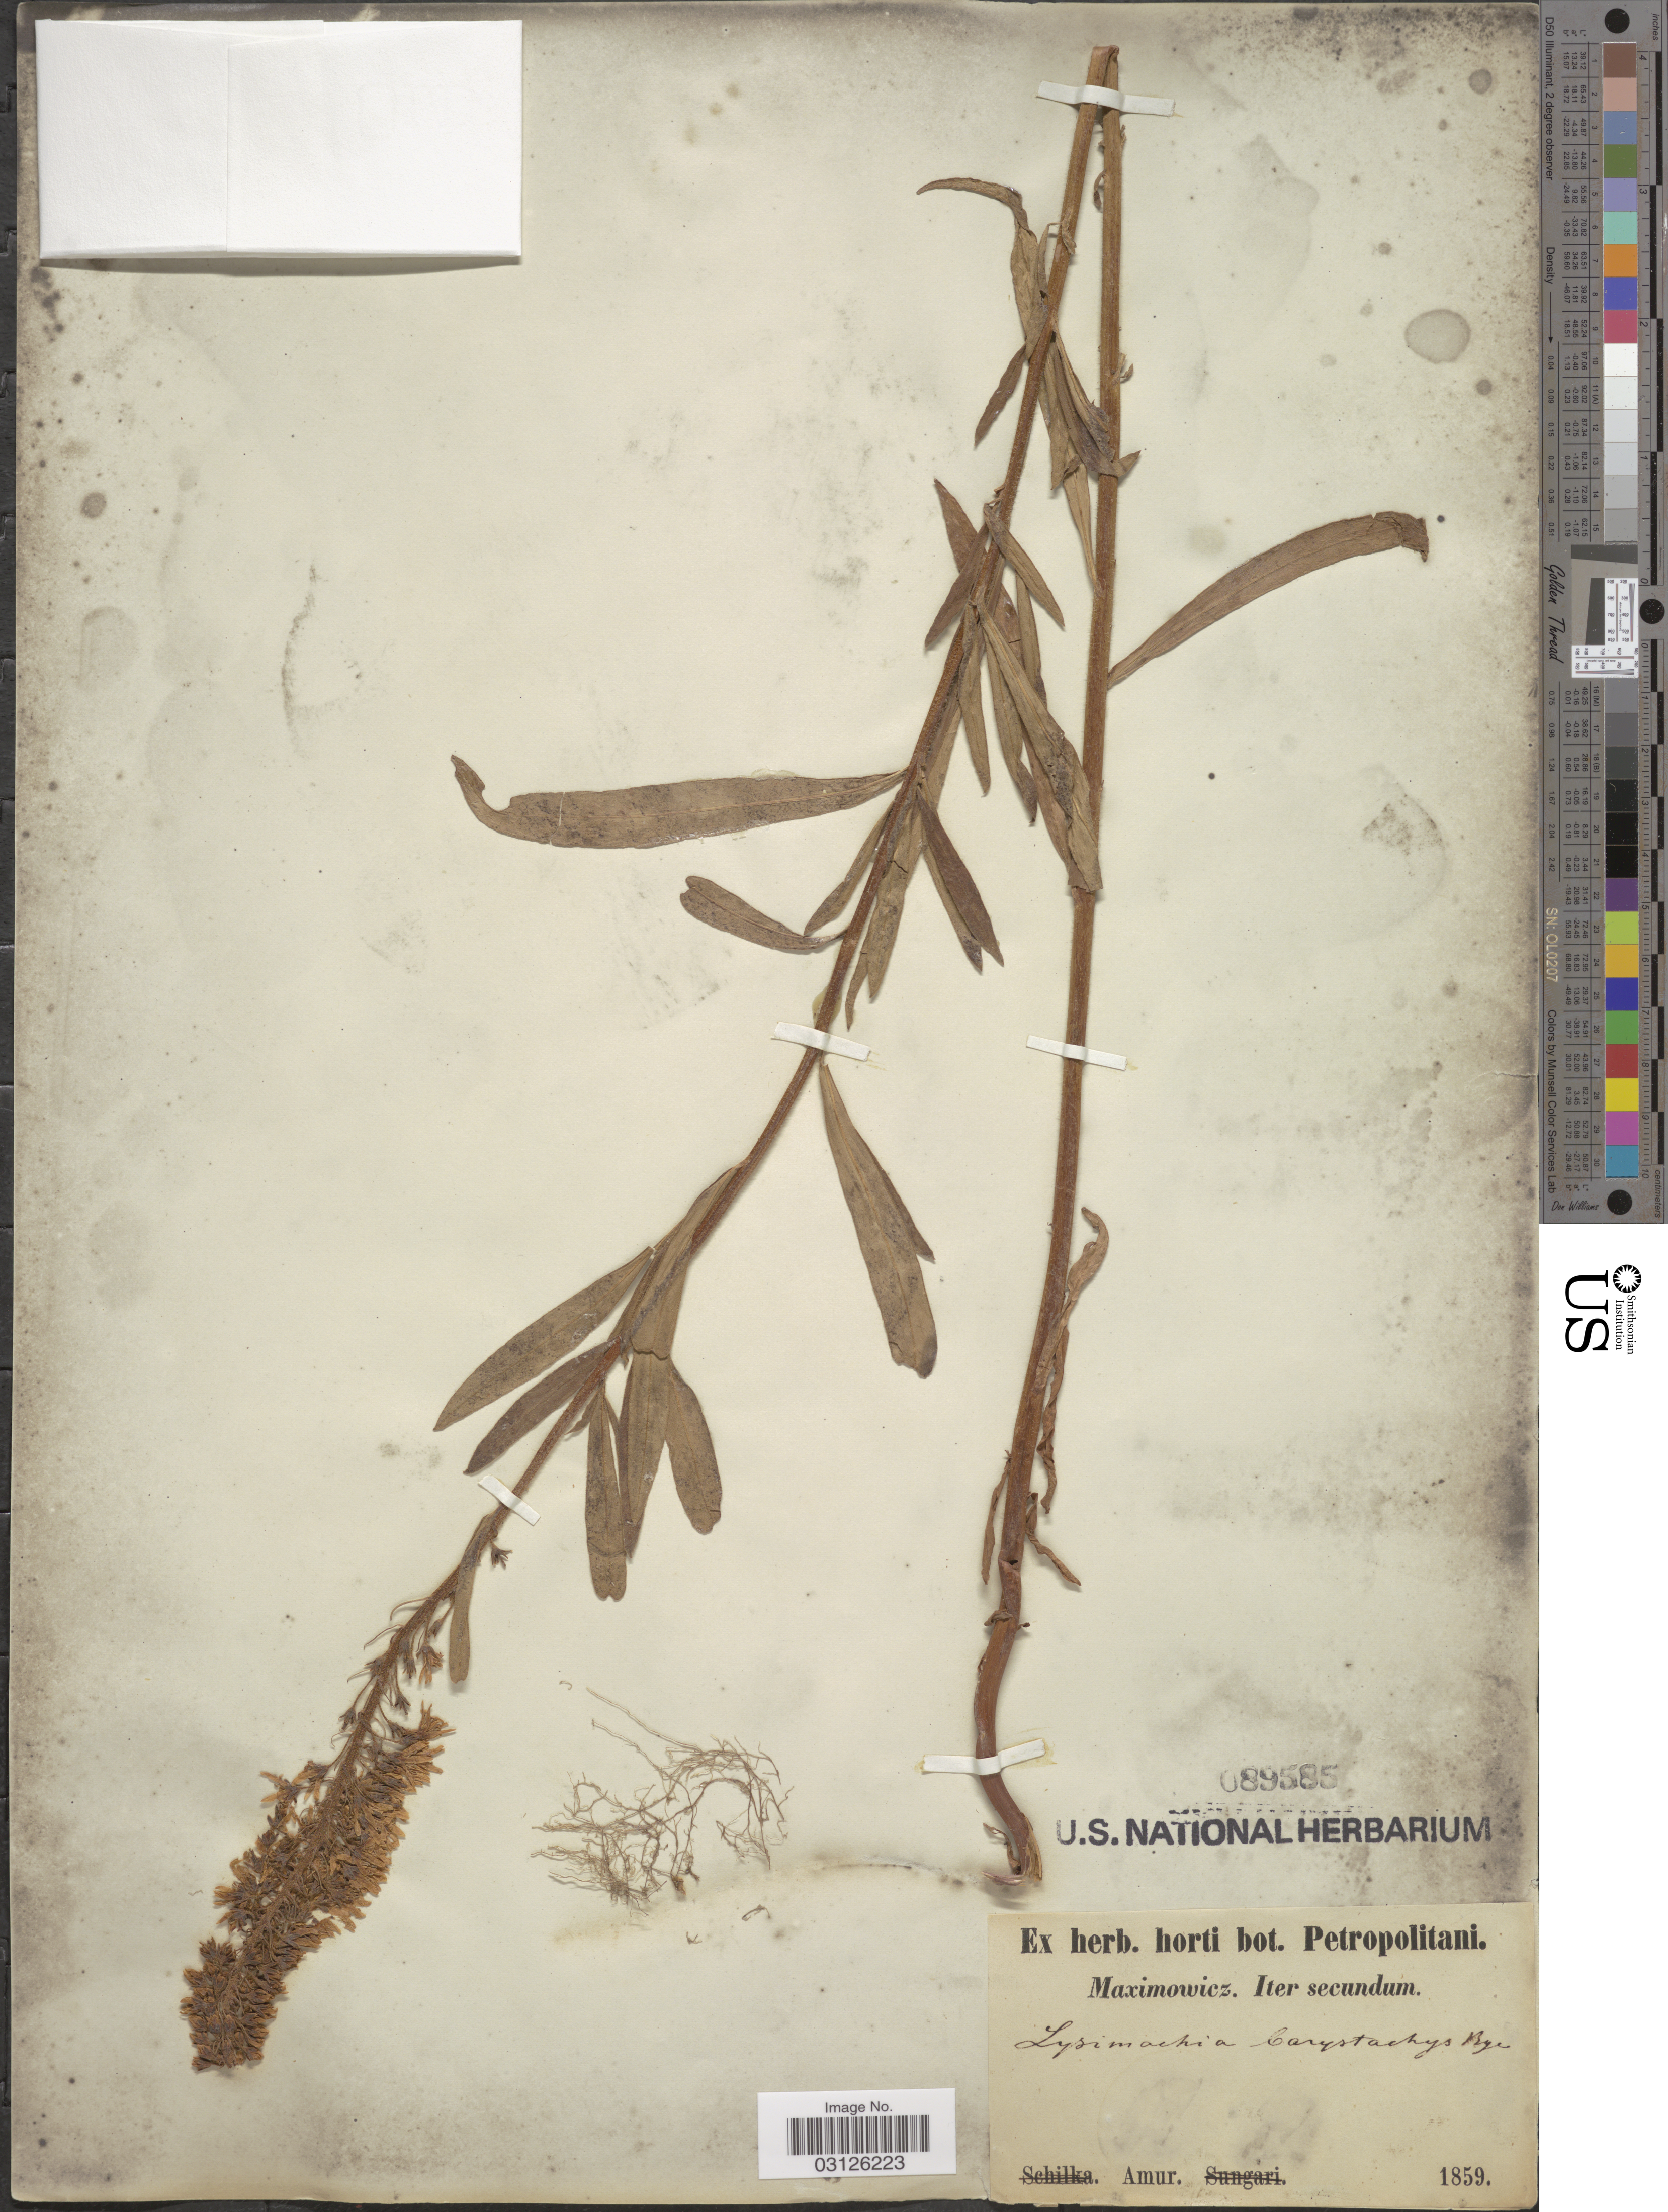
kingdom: Plantae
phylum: Tracheophyta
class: Magnoliopsida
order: Ericales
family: Primulaceae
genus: Lysimachia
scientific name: Lysimachia barystachys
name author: Bunge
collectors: -. Maximowicz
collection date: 1859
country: Russian Federation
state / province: Amur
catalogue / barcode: US 89585